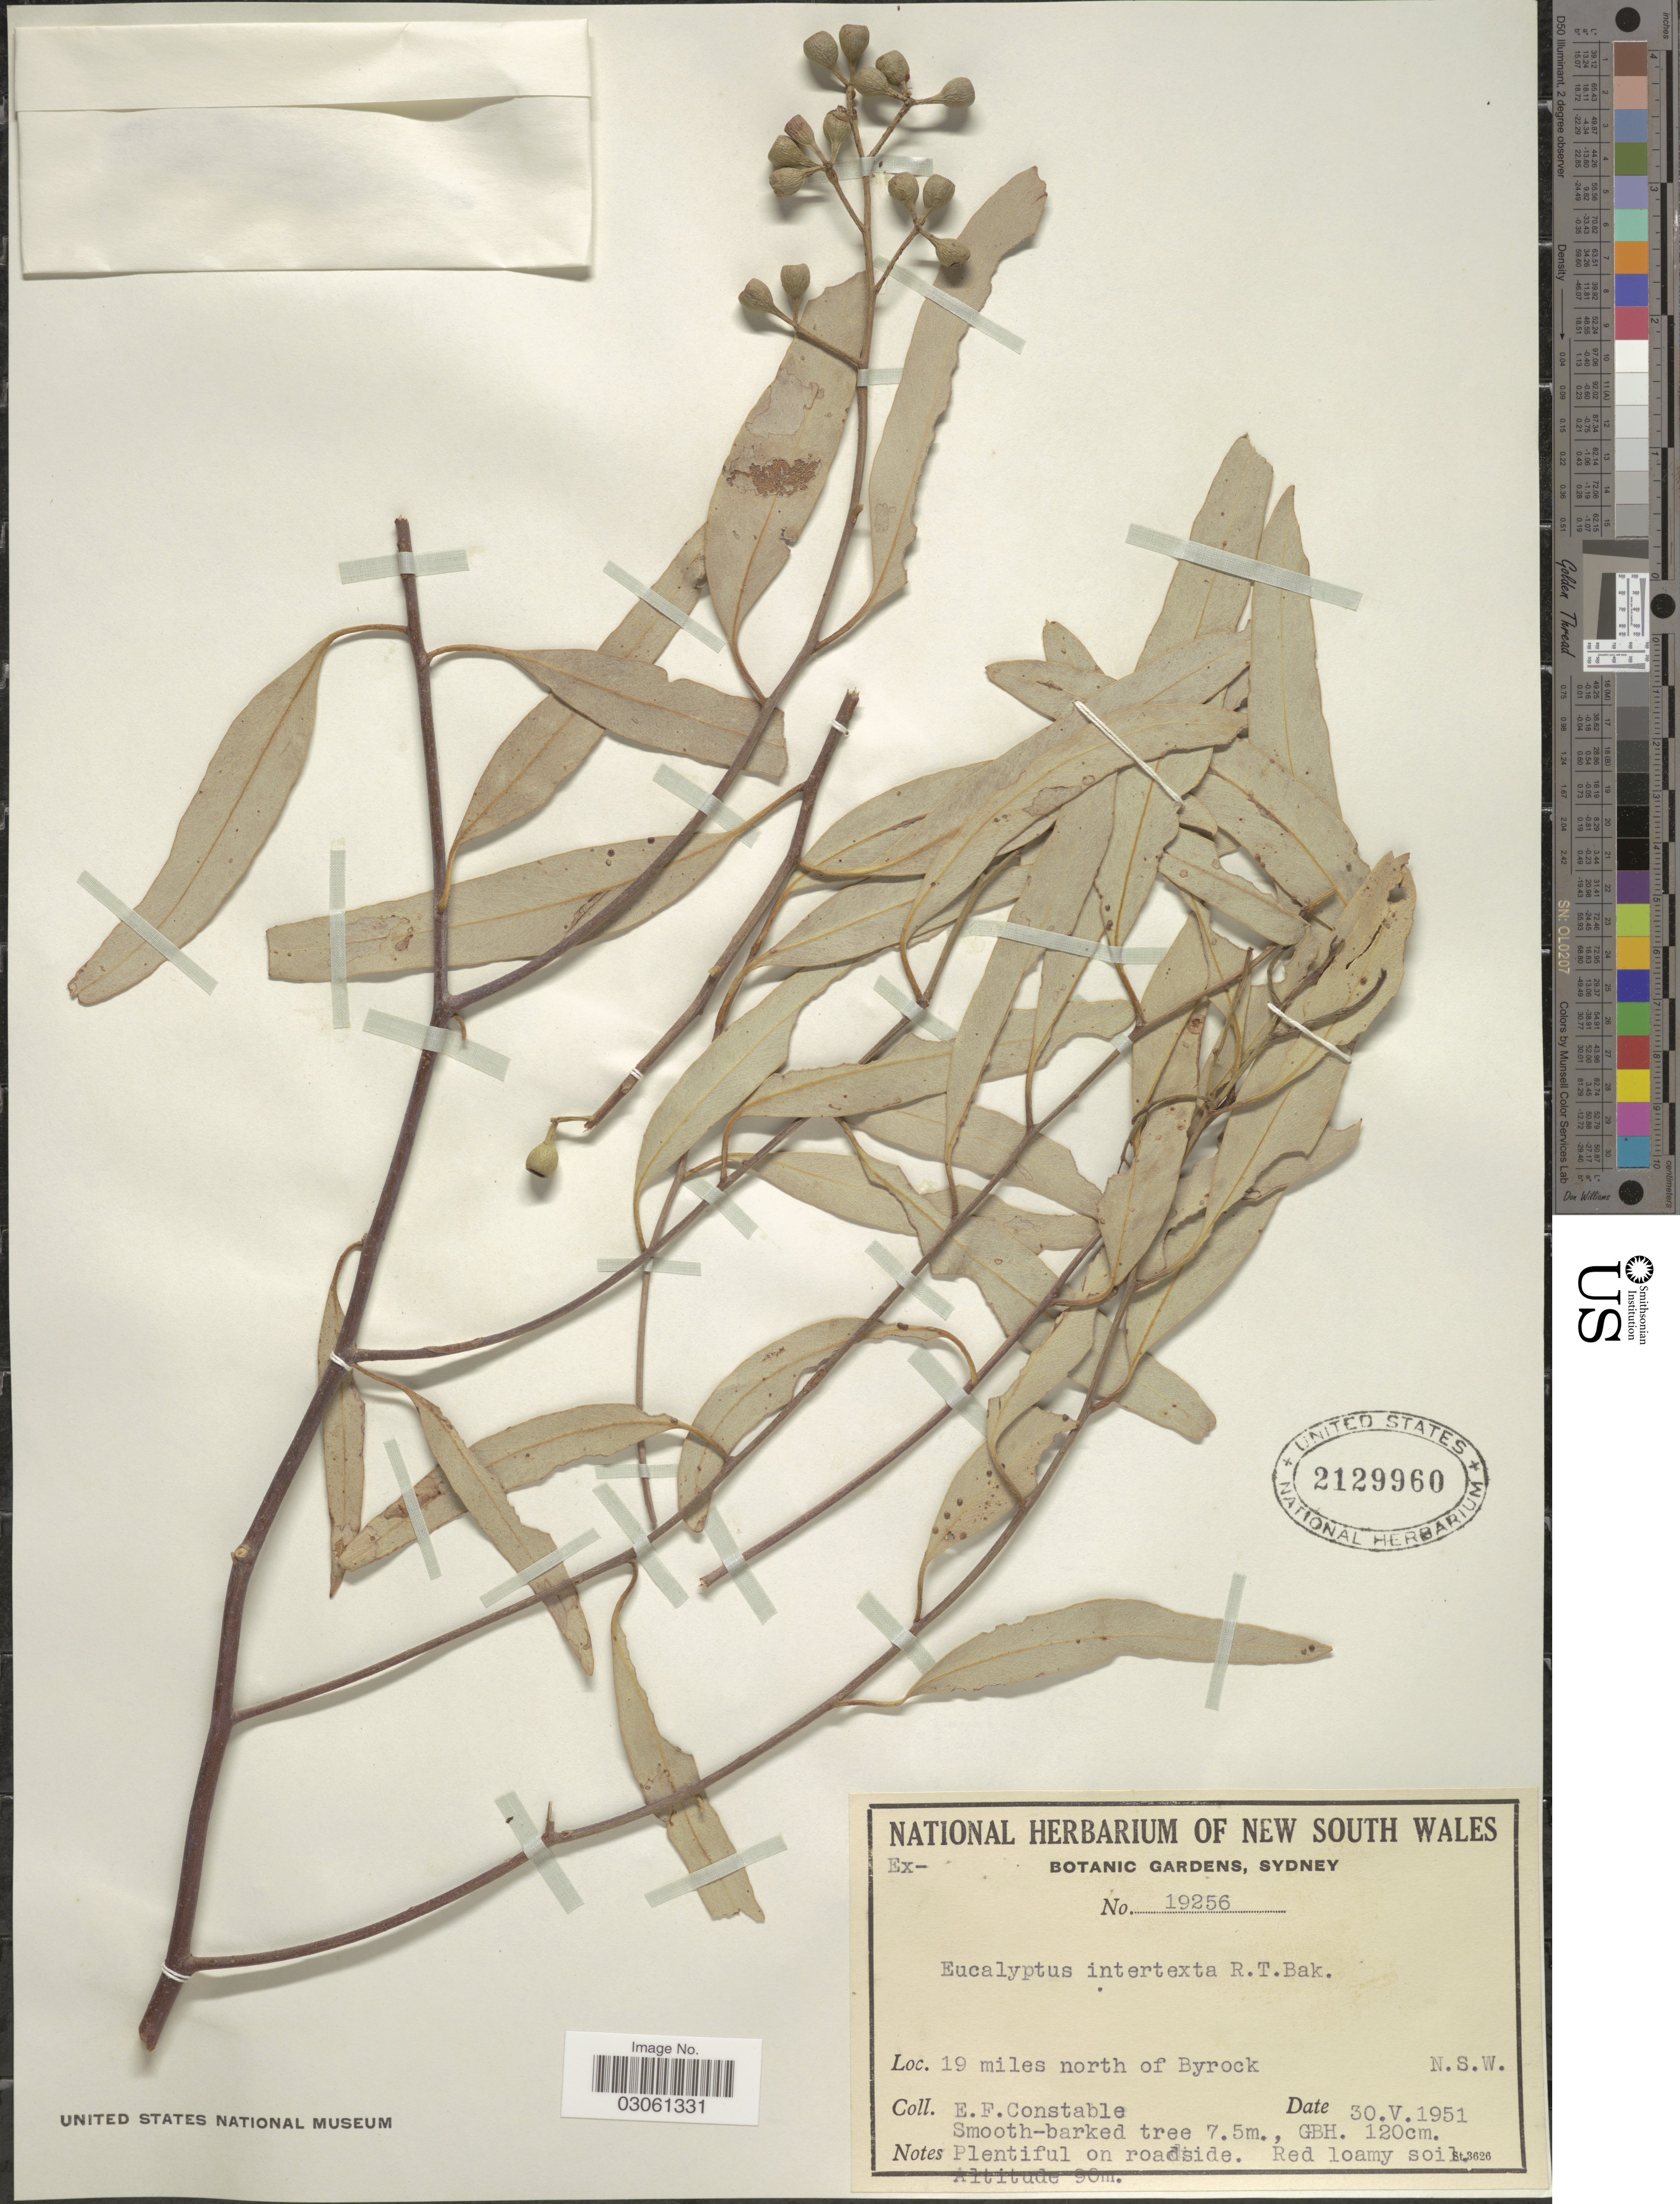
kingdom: Plantae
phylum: Tracheophyta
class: Magnoliopsida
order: Myrtales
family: Myrtaceae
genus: Eucalyptus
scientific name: Eucalyptus intertexta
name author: R.T. Baker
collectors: E. F. Constable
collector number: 19256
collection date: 1951-05-30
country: Australia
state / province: New South Wales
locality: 19 miles north of Byrock.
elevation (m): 90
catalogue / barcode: US 2129960